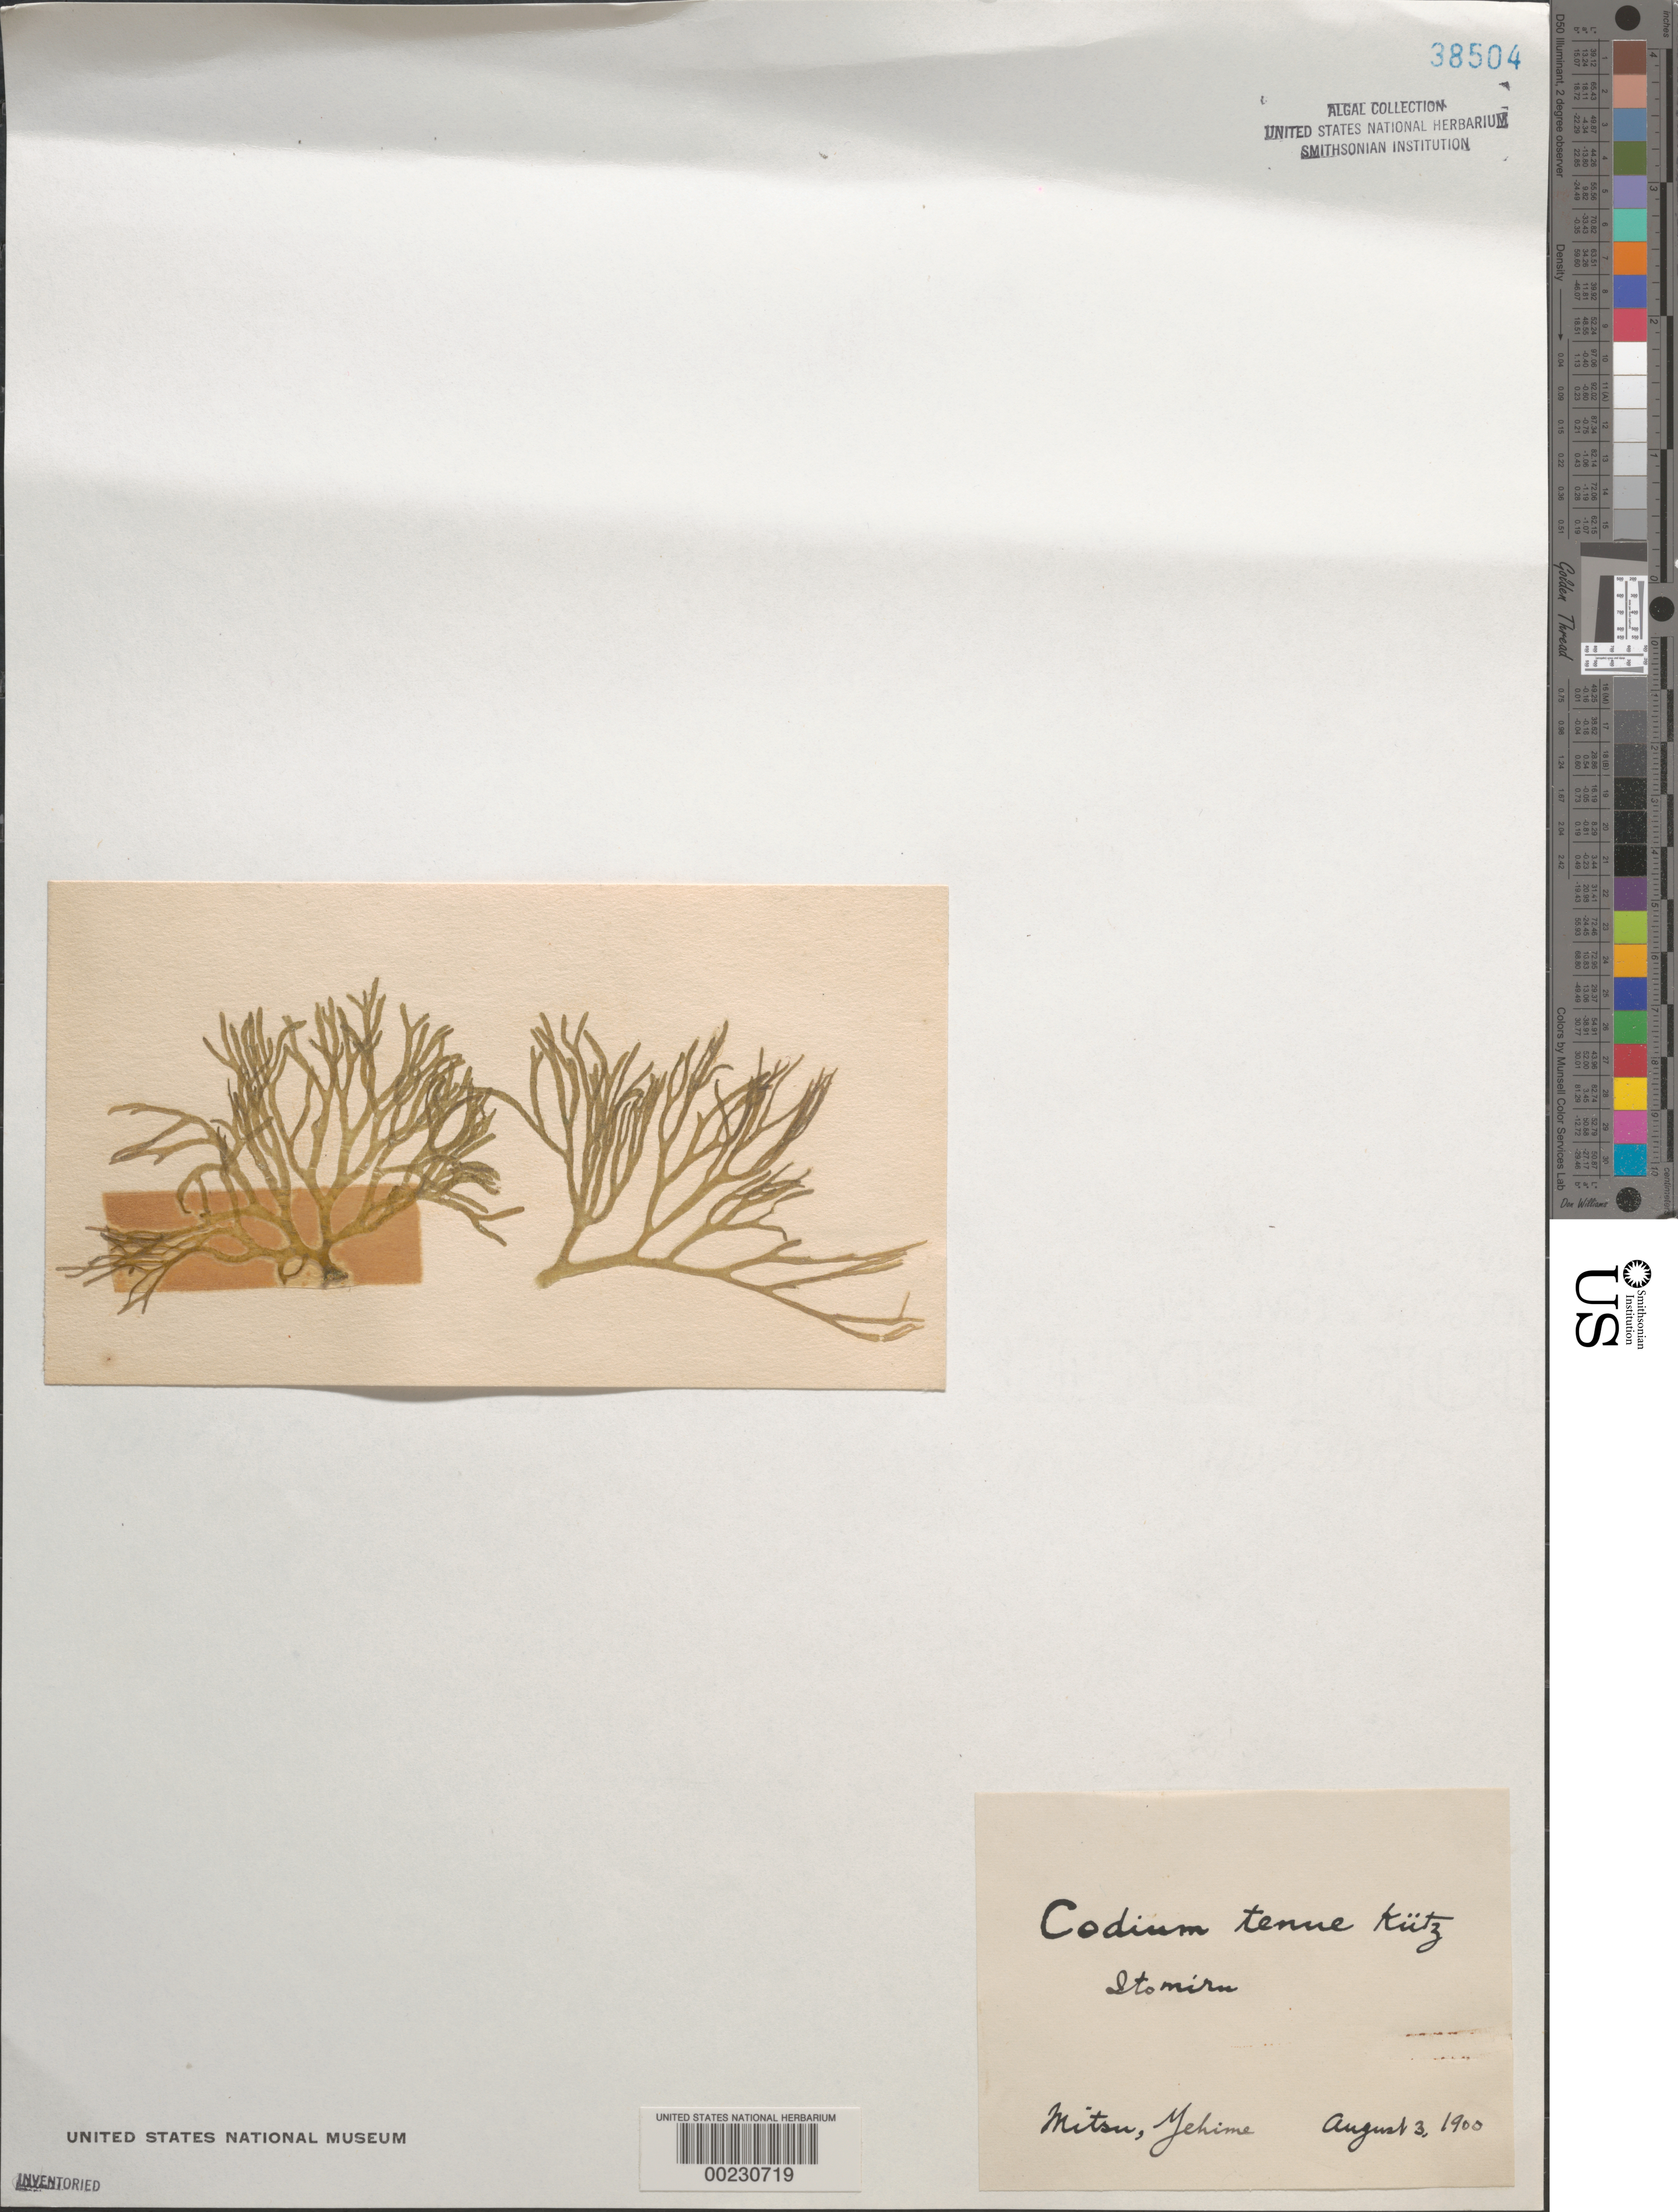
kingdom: Plantae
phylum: Chlorophyta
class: Ulvophyceae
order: Bryopsidales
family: Codiaceae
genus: Codium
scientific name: Codium tenue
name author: (Kütz.) Kütz.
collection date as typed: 03 Aug 1900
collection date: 1900-08-03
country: Japan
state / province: Ehime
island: Honshu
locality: Mitsu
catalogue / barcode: US 38504